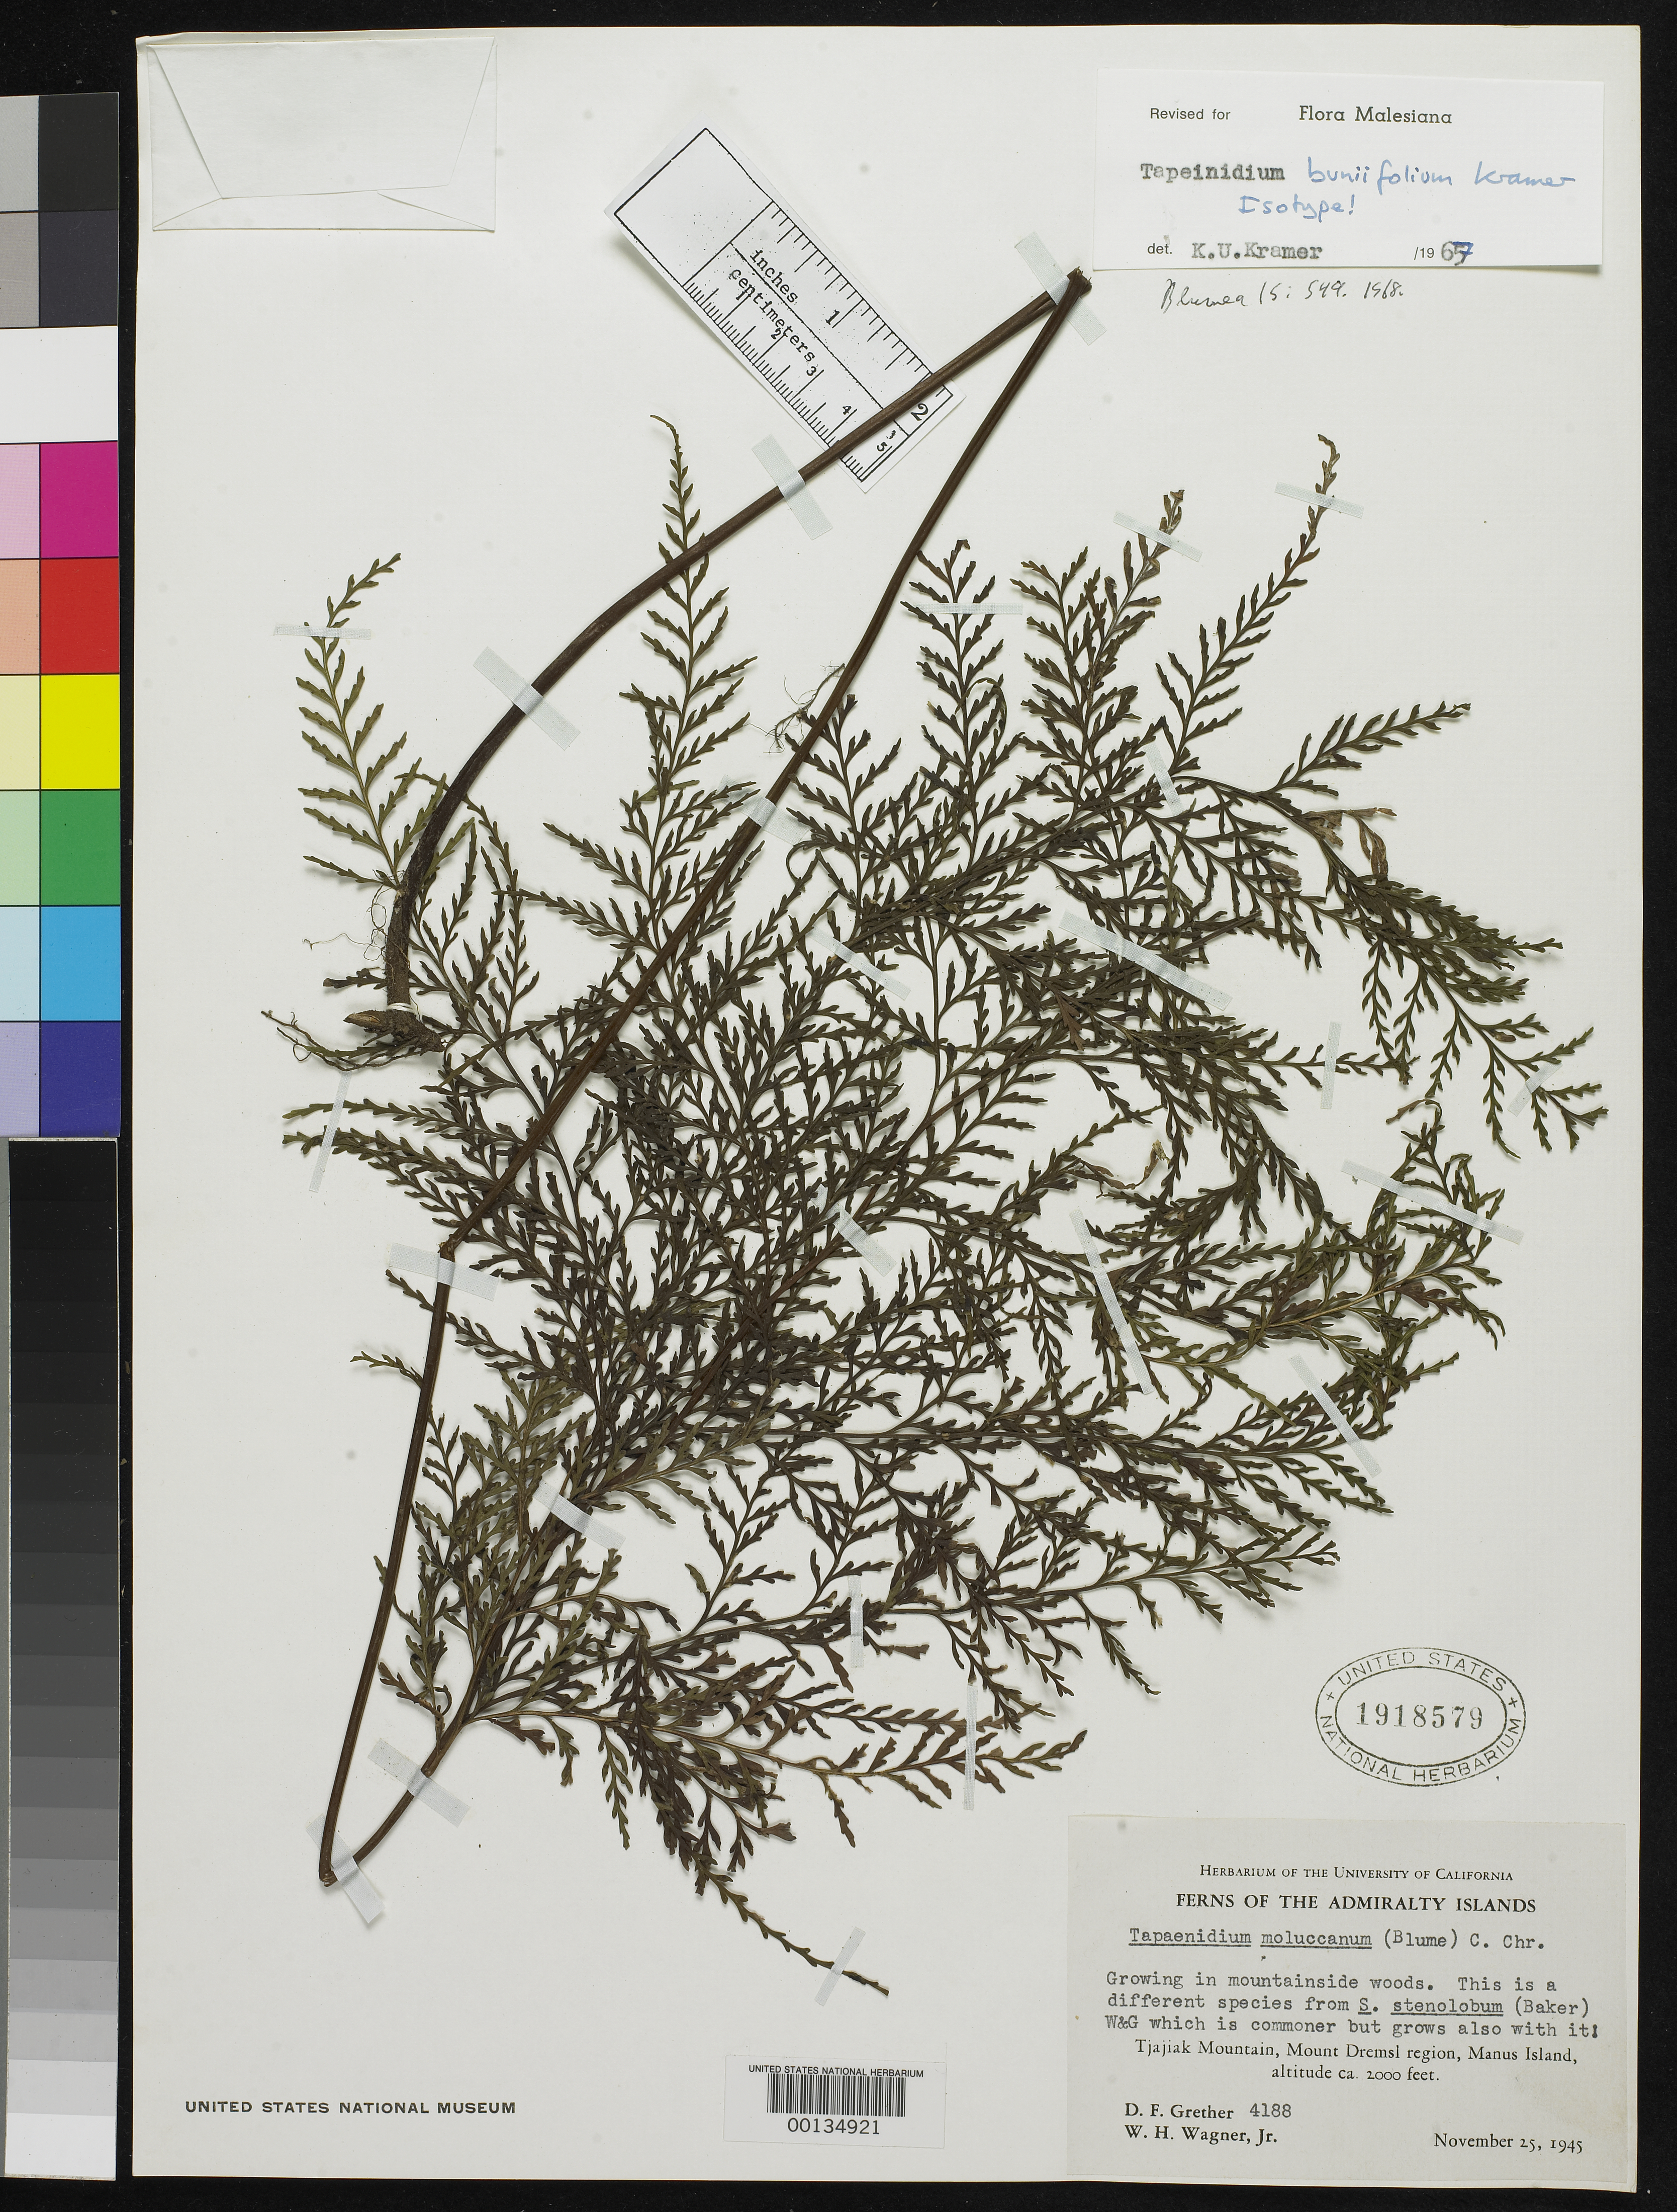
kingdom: Plantae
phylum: Tracheophyta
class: Polypodiopsida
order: Polypodiales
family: Lindsaeaceae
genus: Tapeinidium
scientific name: Tapeinidium buniifolium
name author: K.U. Kramer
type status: Isotype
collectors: D. F. Grether & W. H. Wagner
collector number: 4188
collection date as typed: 25 Nov 1945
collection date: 1945-11-25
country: Papua New Guinea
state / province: Manus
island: Manus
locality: Mt. Dremsl region, Tjajiak Mtn.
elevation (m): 610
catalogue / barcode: US 1918579